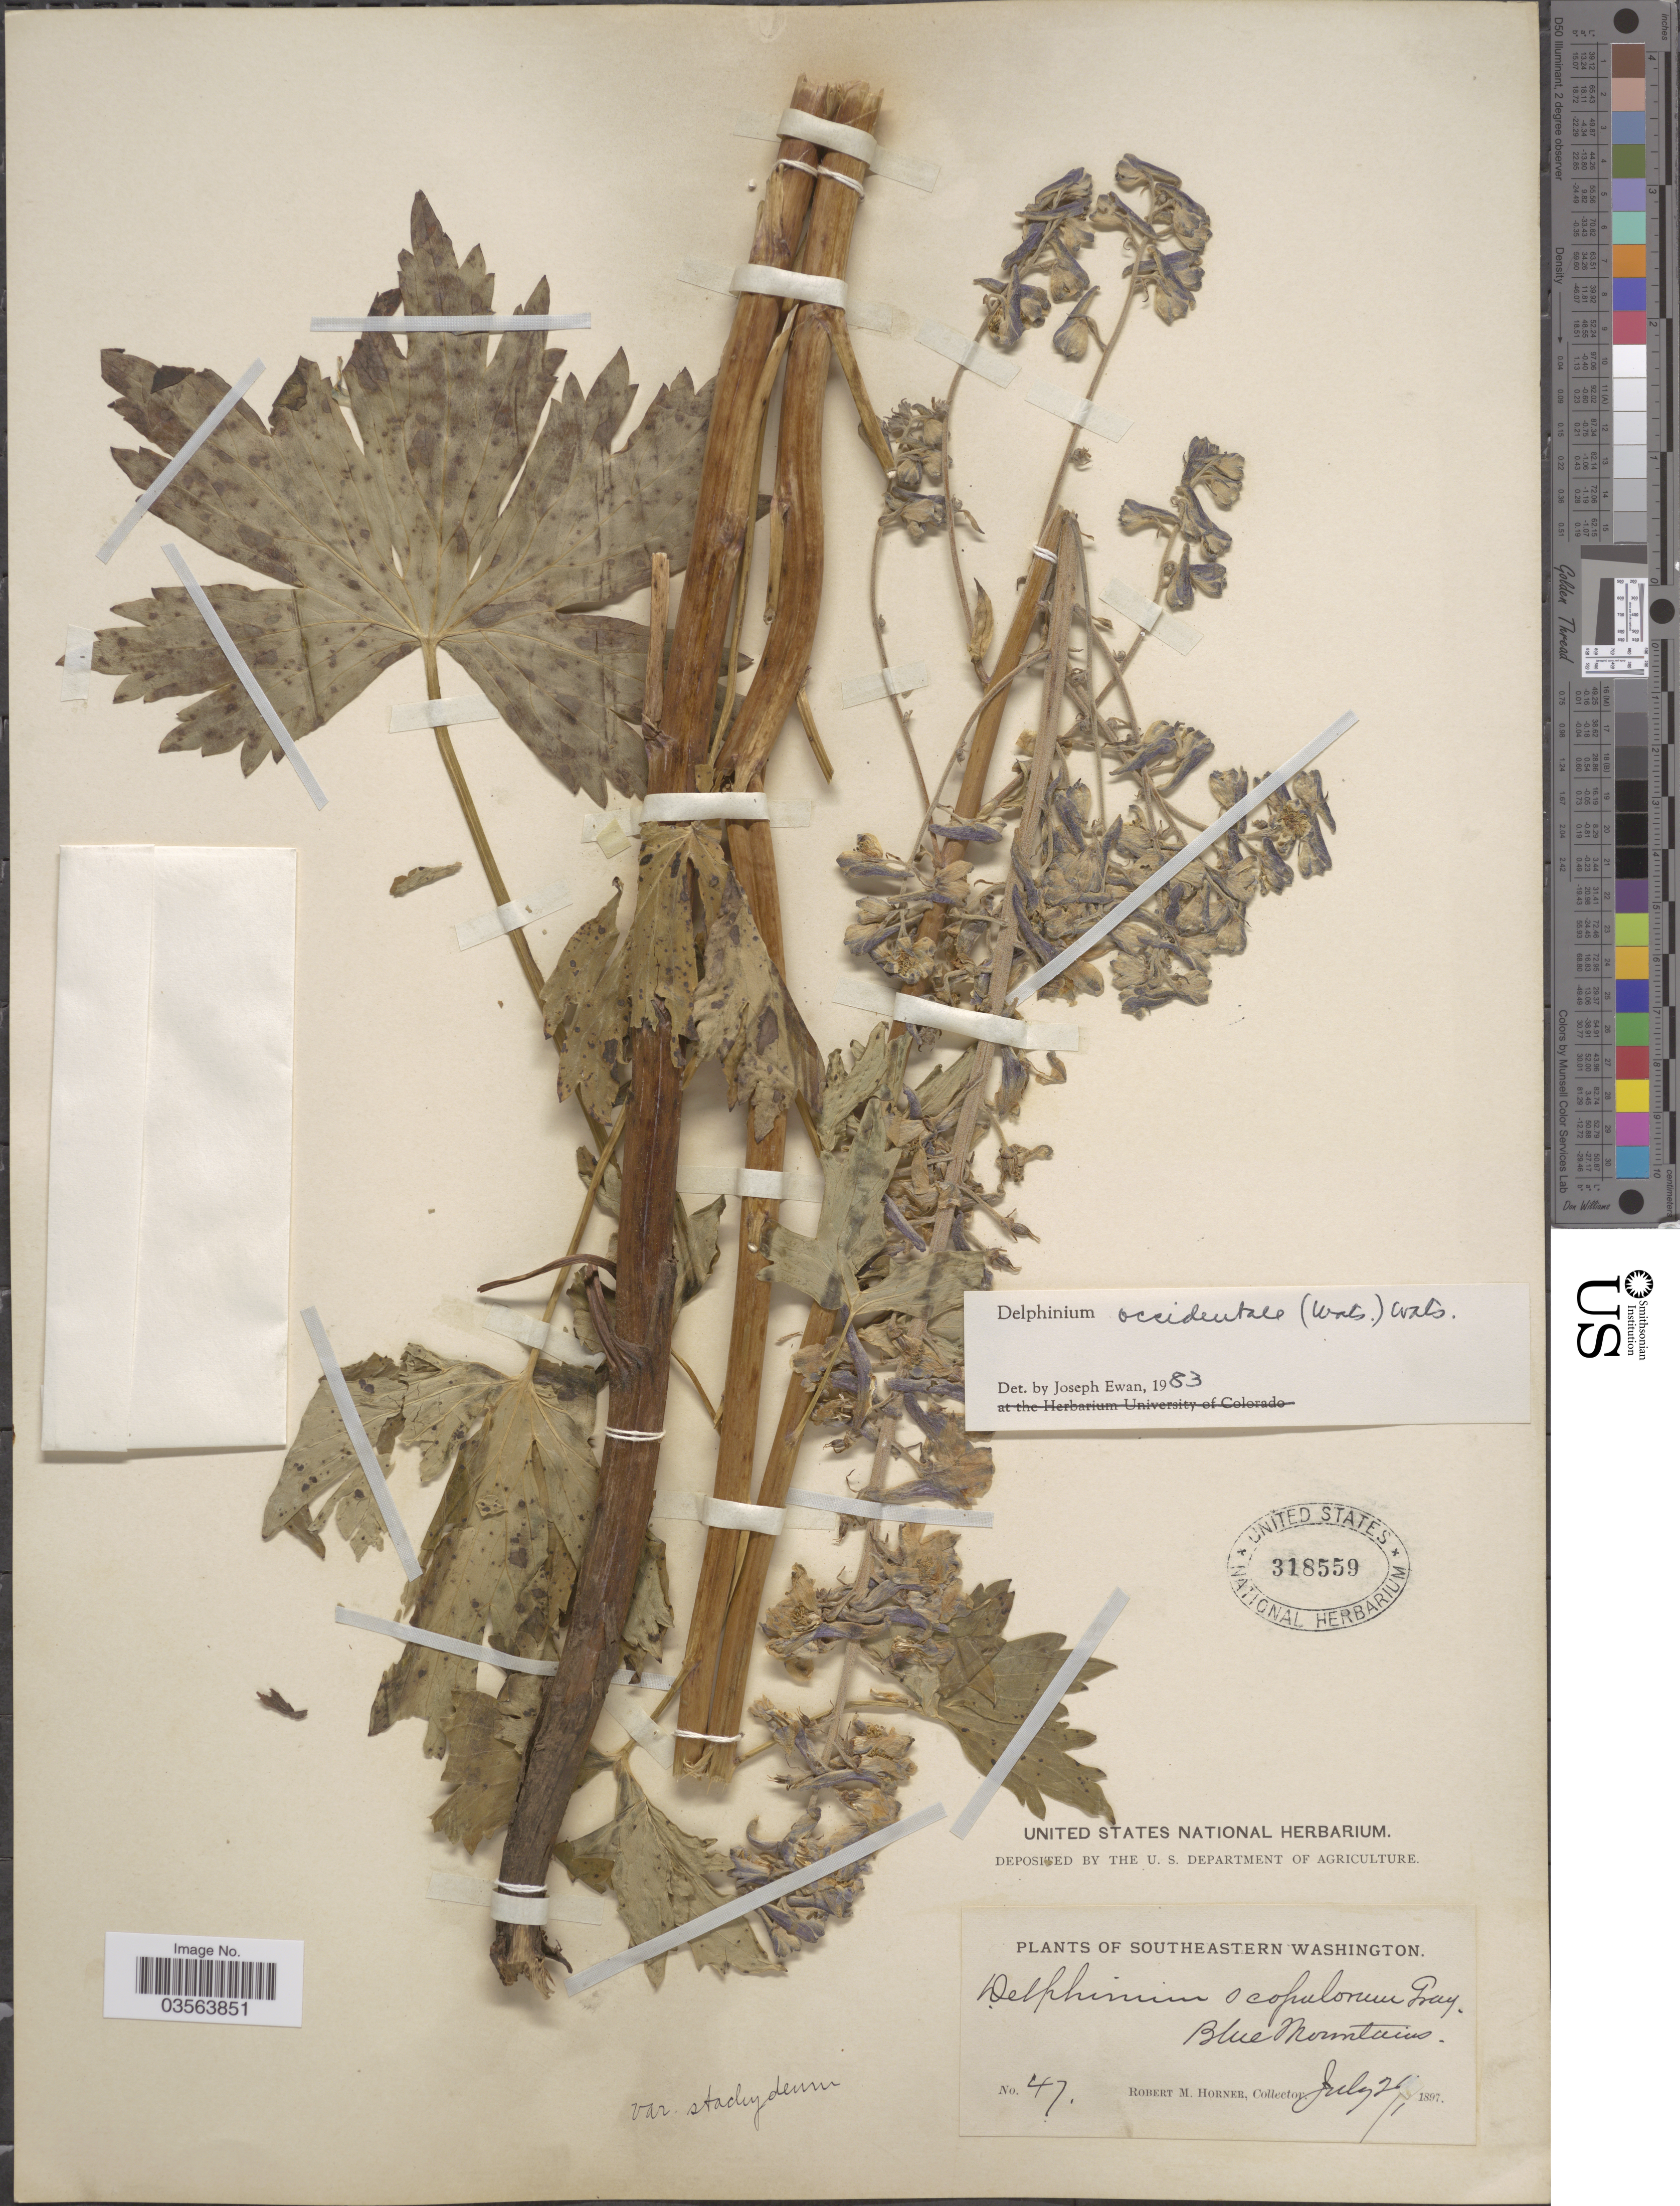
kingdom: Plantae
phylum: Tracheophyta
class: Magnoliopsida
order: Ranunculales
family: Ranunculaceae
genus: Delphinium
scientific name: Delphinium x occidentale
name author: (S. Watson) S. Watson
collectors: R. Horner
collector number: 47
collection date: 1897-07-26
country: United States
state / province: Washington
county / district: Clallam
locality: Southeastern Washington. Blue Mountains.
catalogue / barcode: US 318559